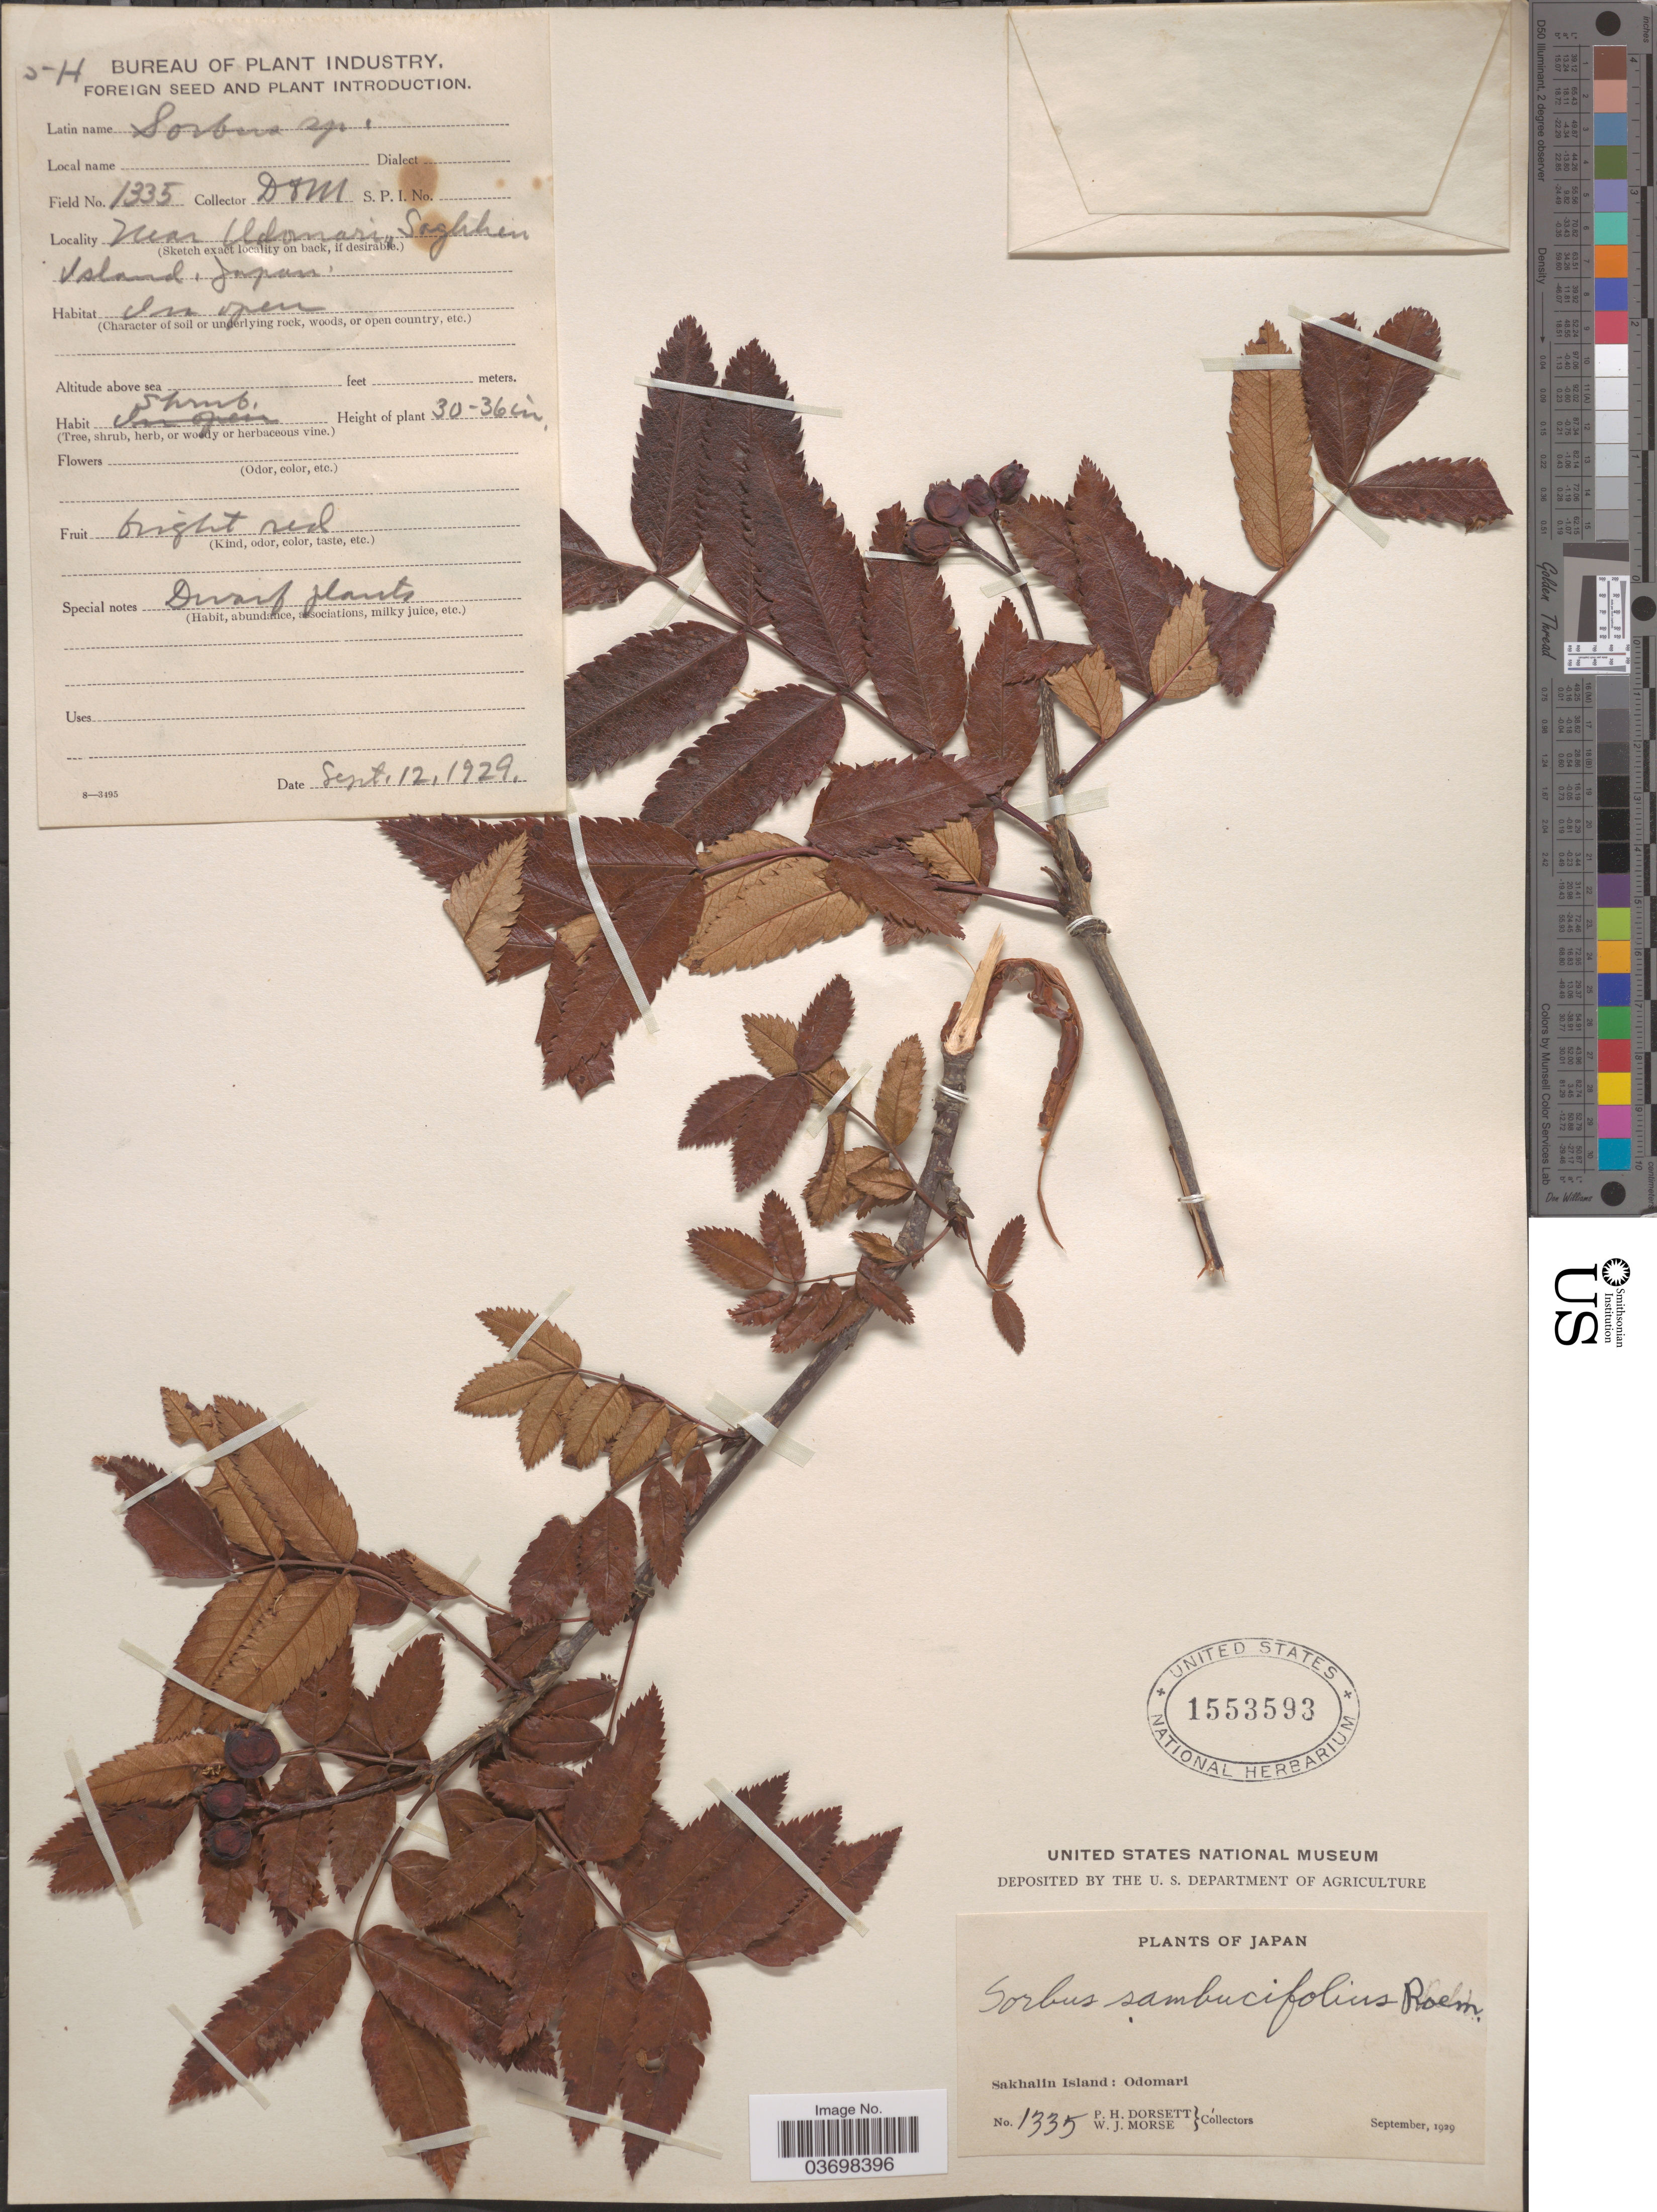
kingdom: Plantae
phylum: Tracheophyta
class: Magnoliopsida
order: Rosales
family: Rosaceae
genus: Sorbus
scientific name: Sorbus sambucifolia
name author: (Cham. & Schltdl.) M. Roem.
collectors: P. H. Dorsett & W. J. Morse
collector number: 1335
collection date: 1929-09-12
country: Japan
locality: Sakhalin Island: Near Odomari.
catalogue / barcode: US 1553593